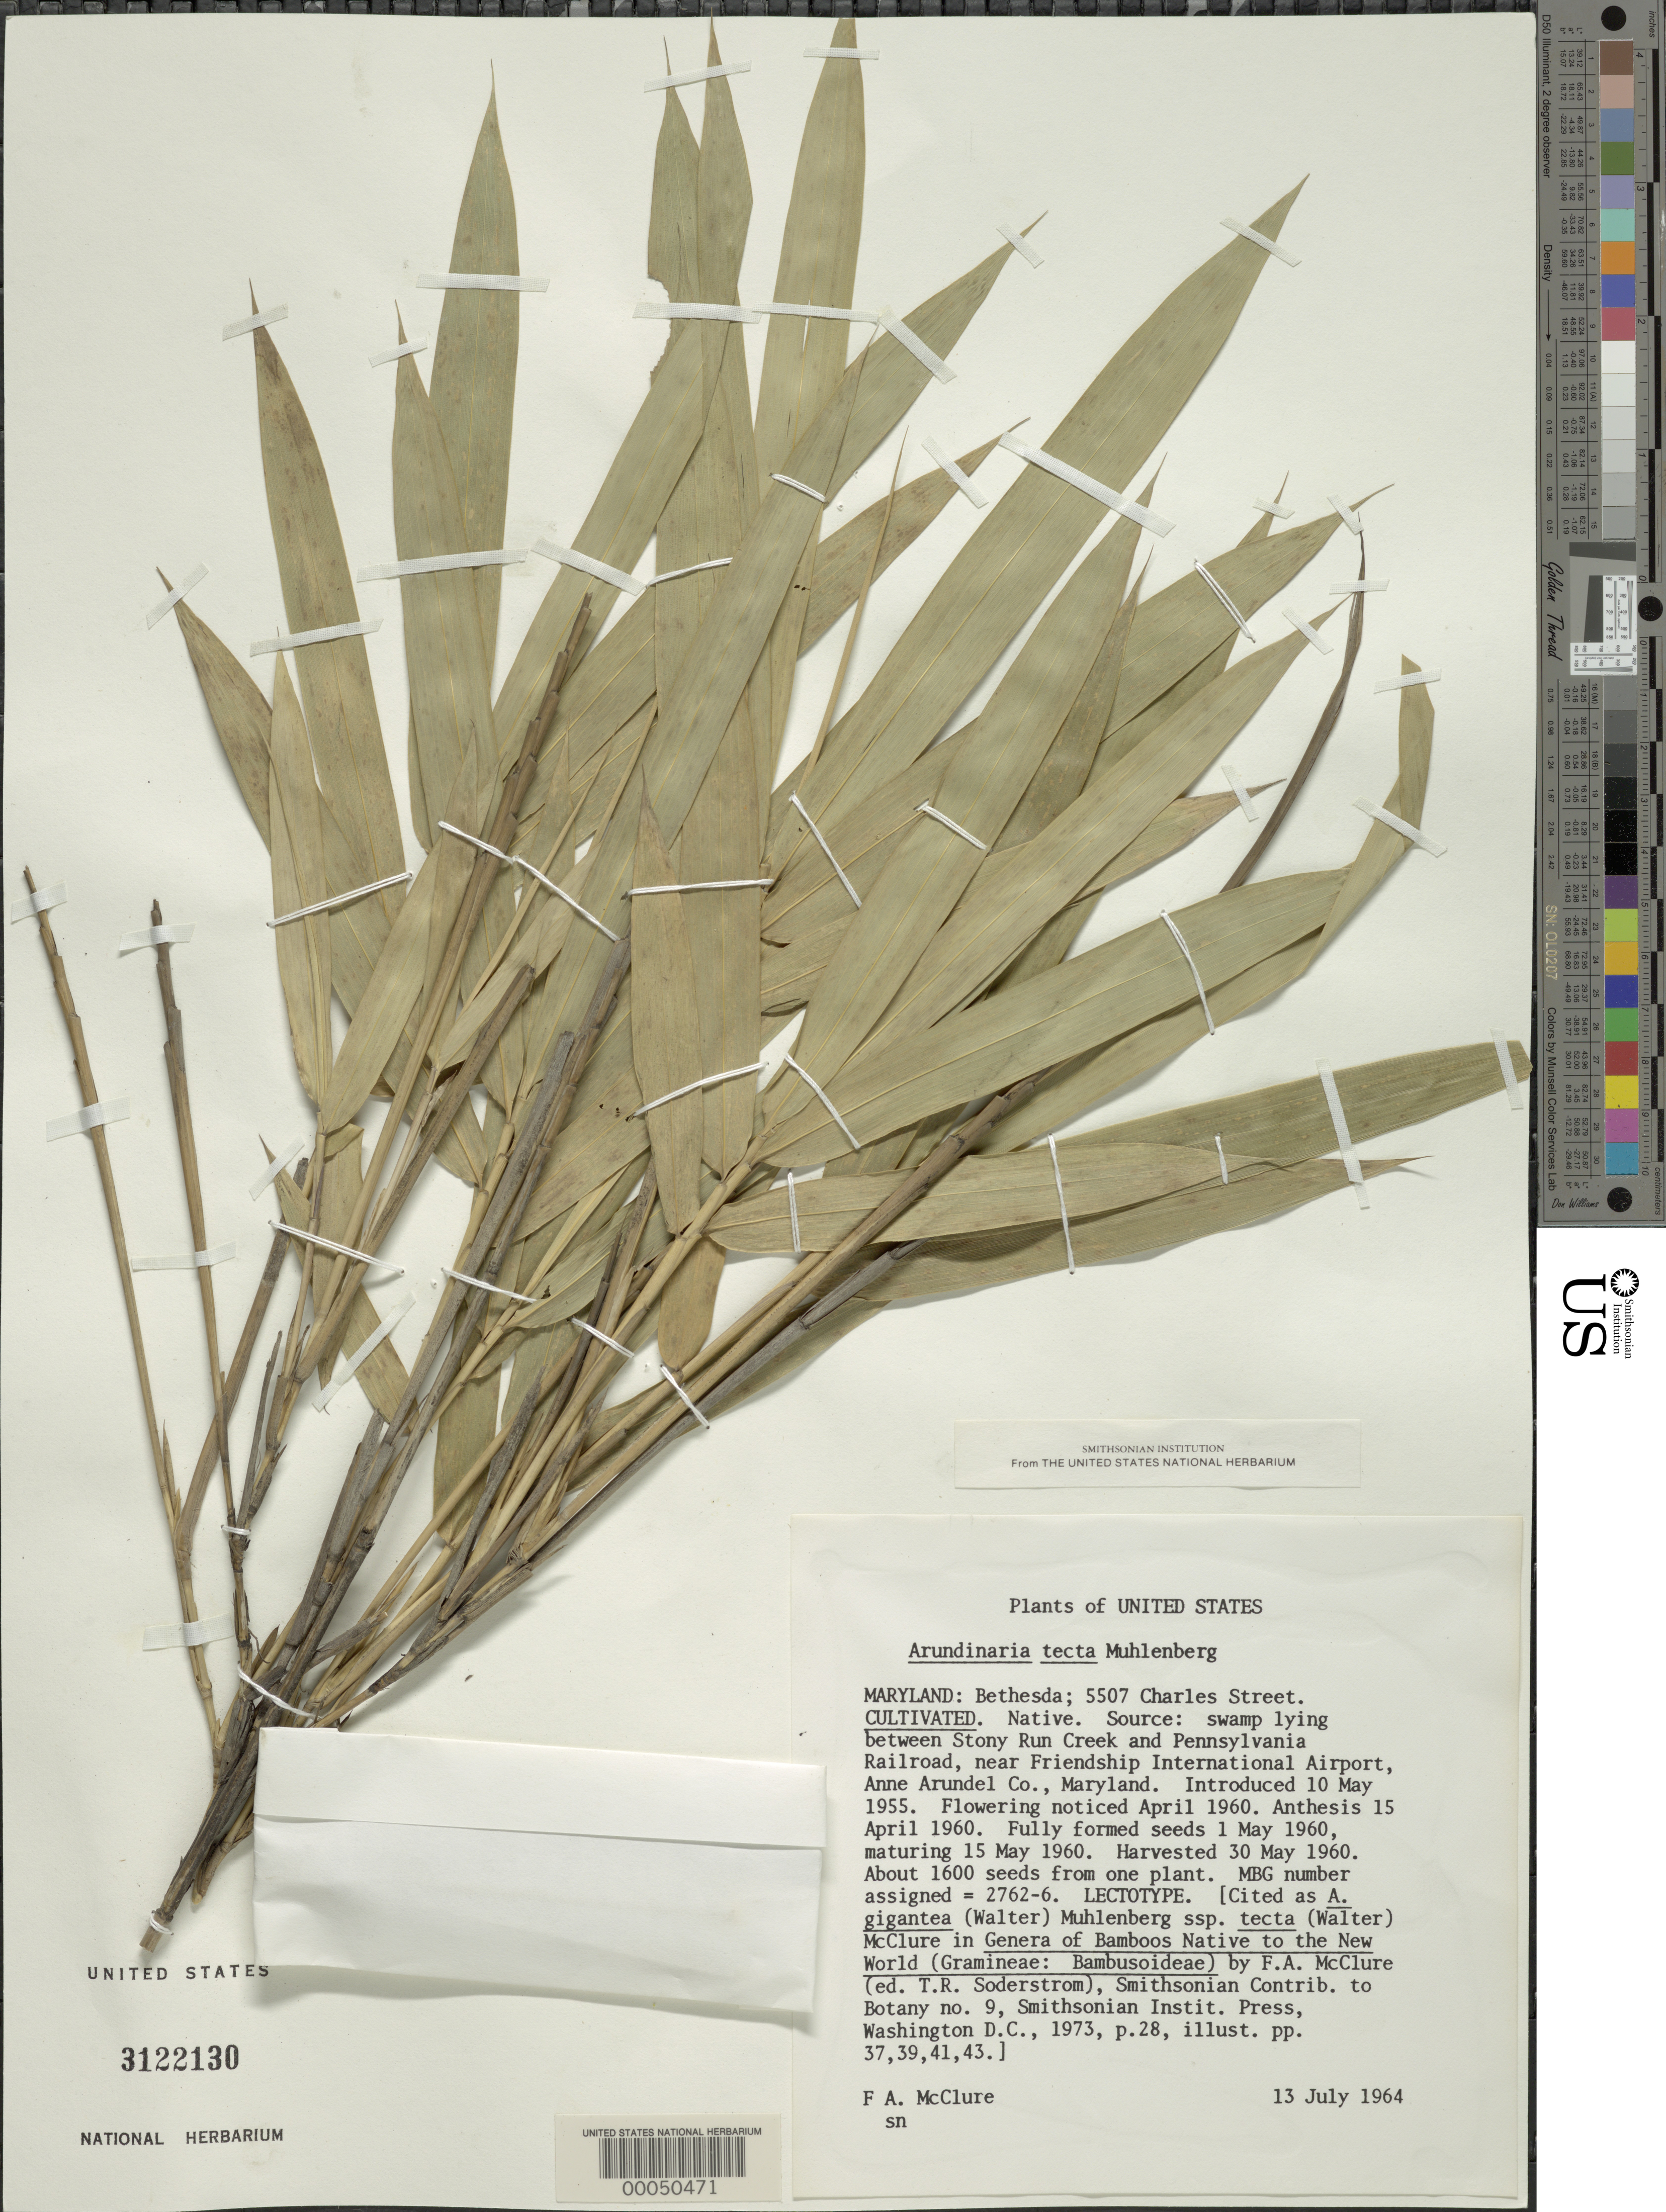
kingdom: Plantae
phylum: Tracheophyta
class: Liliopsida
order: Poales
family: Poaceae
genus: Arundinaria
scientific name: Arundinaria tecta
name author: (Walter) Muhl.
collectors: F. A. McClure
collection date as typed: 13 Jul 1964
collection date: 1964-07-13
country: United States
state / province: Maryland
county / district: Montgomery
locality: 5507 Charles Street, Bethesda (McClure's garden)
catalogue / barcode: US 3122130